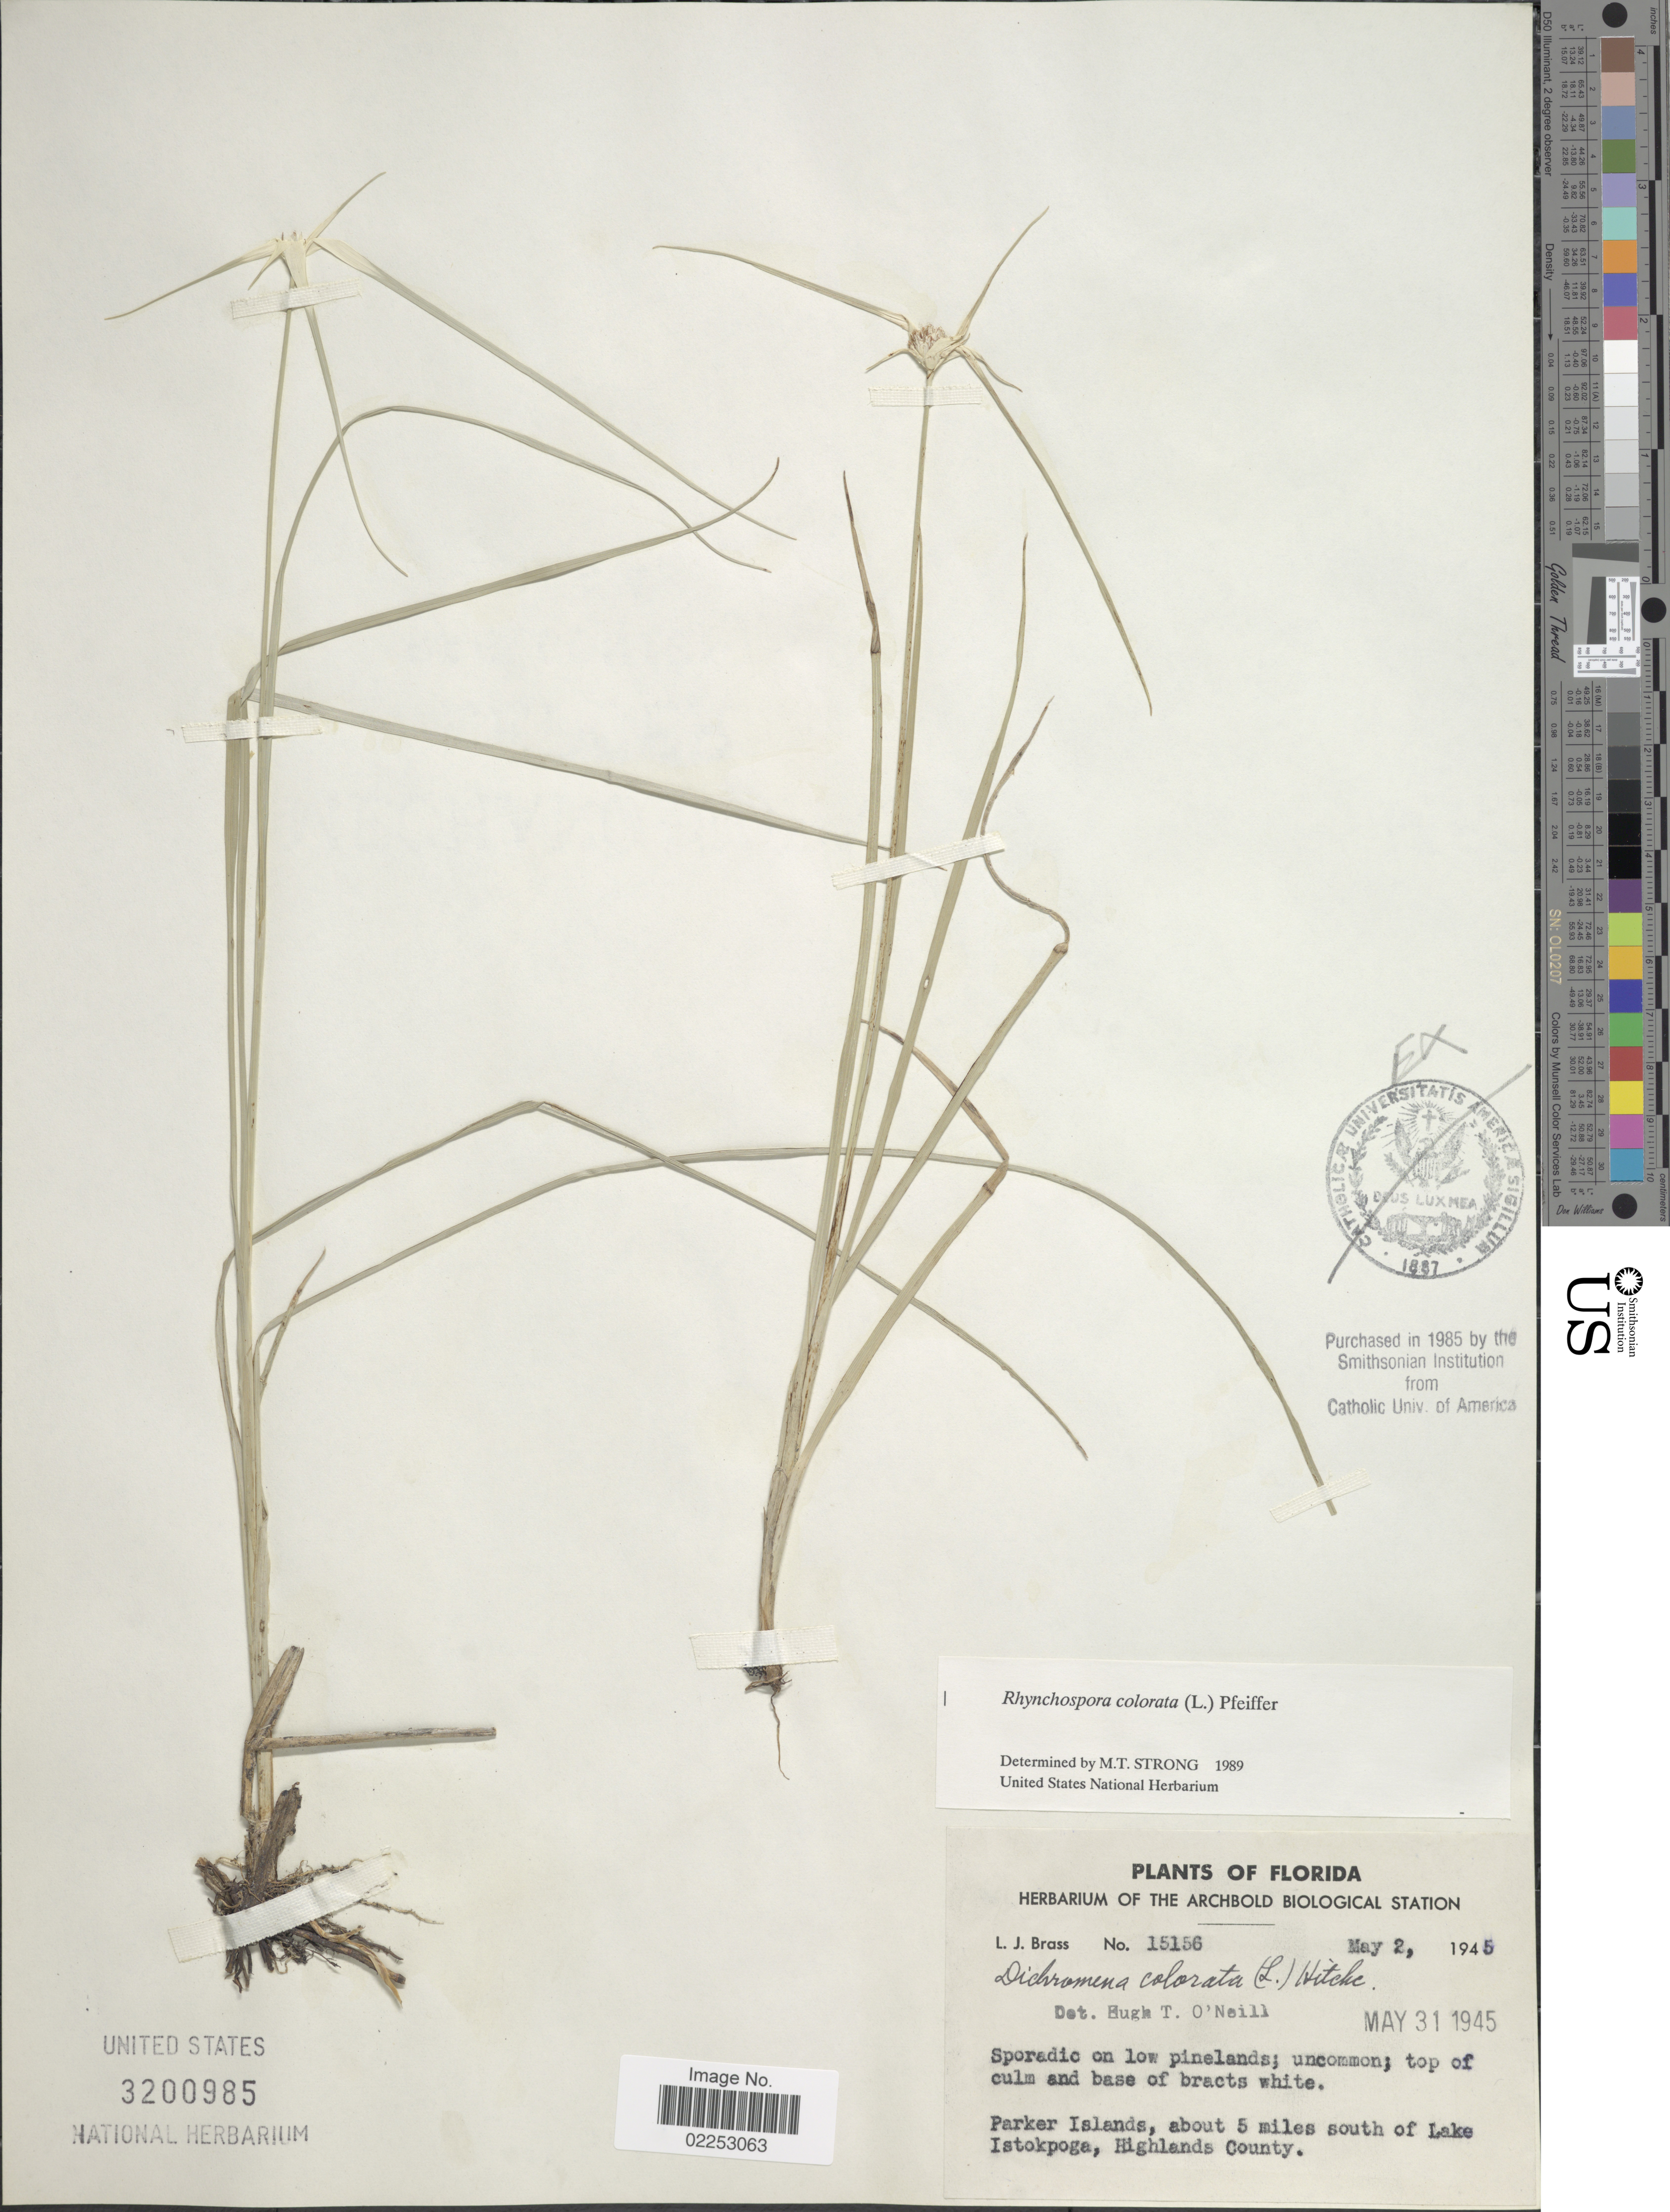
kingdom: Plantae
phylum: Tracheophyta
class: Liliopsida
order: Poales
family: Cyperaceae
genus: Rhynchospora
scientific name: Rhynchospora colorata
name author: (L.) H. Pfeiff.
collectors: L. J. Brass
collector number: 15156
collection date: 1945-05-02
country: United States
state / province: Florida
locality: Parker Islands, about 5 miles south of Lake Istokpoga, Highlands County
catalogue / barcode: US 3200985